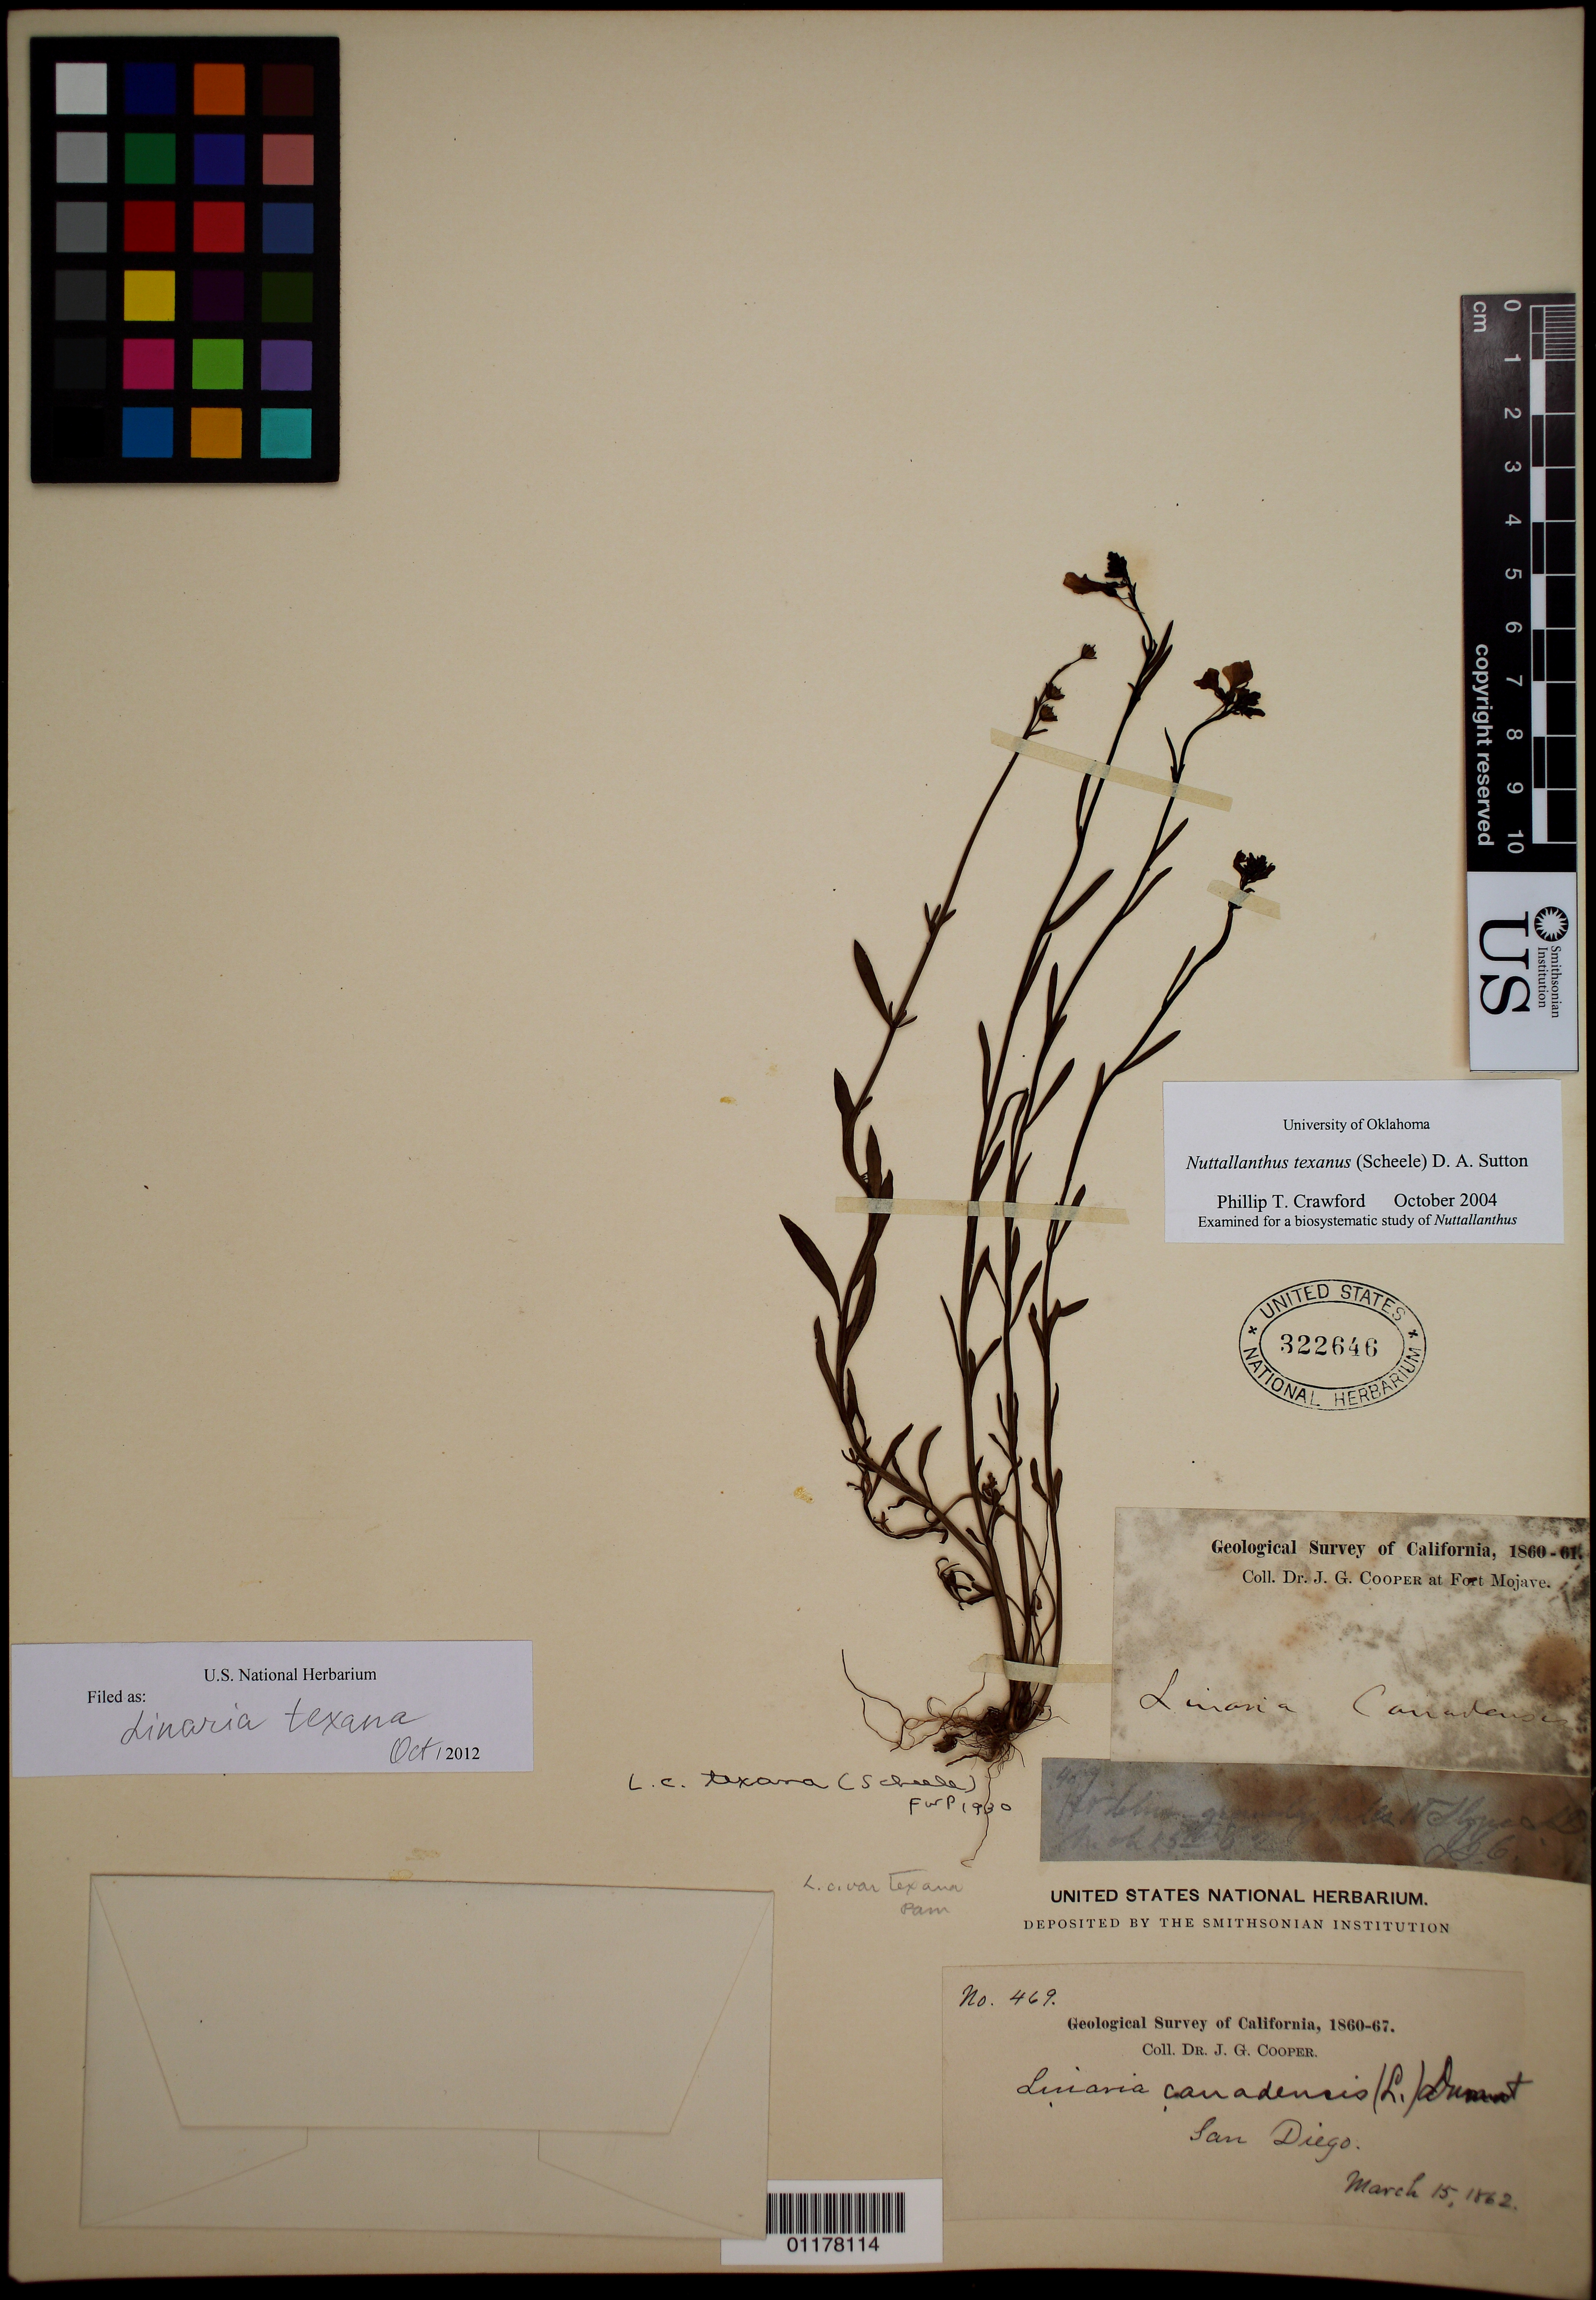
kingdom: Plantae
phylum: Tracheophyta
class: Magnoliopsida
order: Lamiales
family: Plantaginaceae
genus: Linaria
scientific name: Linaria texana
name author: Scheele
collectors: J. G. Cooper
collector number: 469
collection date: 1862-03-15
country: United States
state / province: California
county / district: San Diego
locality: San Diego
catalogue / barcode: US 322646